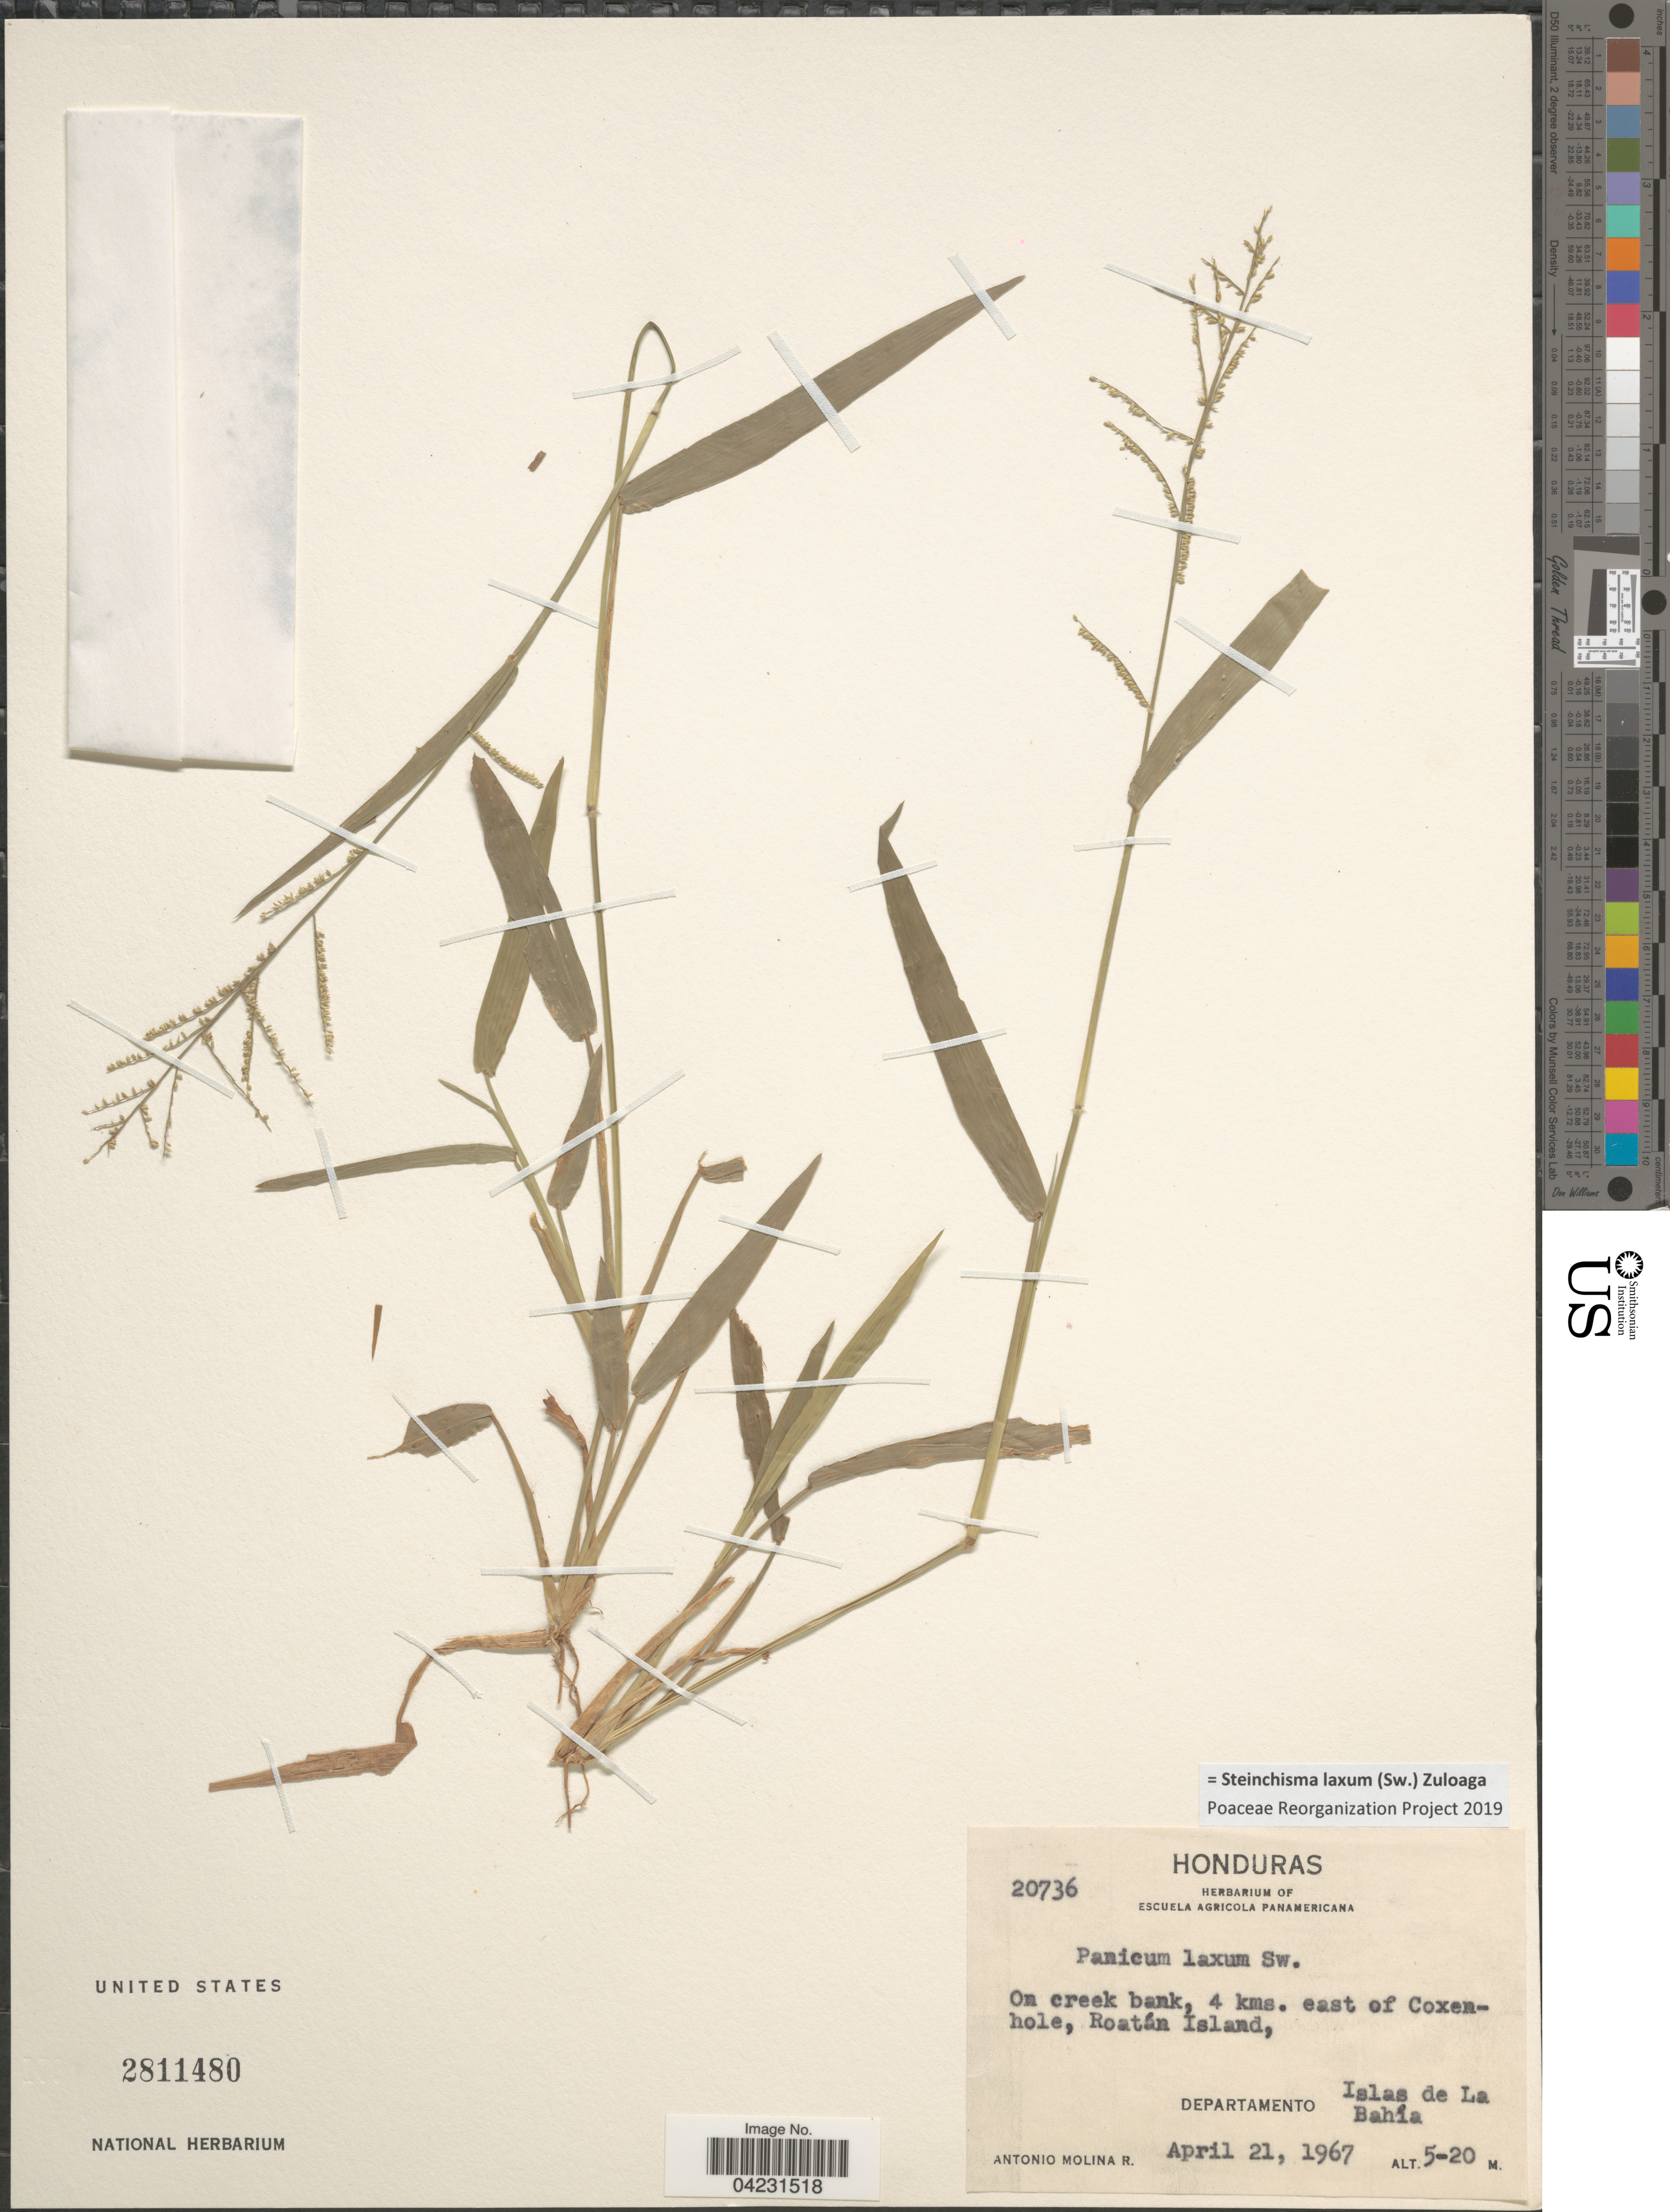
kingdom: Plantae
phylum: Tracheophyta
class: Liliopsida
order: Poales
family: Poaceae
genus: Steinchisma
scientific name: Steinchisma laxum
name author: (Sw.) Zuloaga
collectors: A. Molina R.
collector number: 20736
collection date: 1967-04-21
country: Honduras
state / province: Islas de la Bahía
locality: On creek bank, 4 kms. east of Coxenhole, Roatán Island, Departamento Islas de La Bahía.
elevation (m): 5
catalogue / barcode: US 2811480